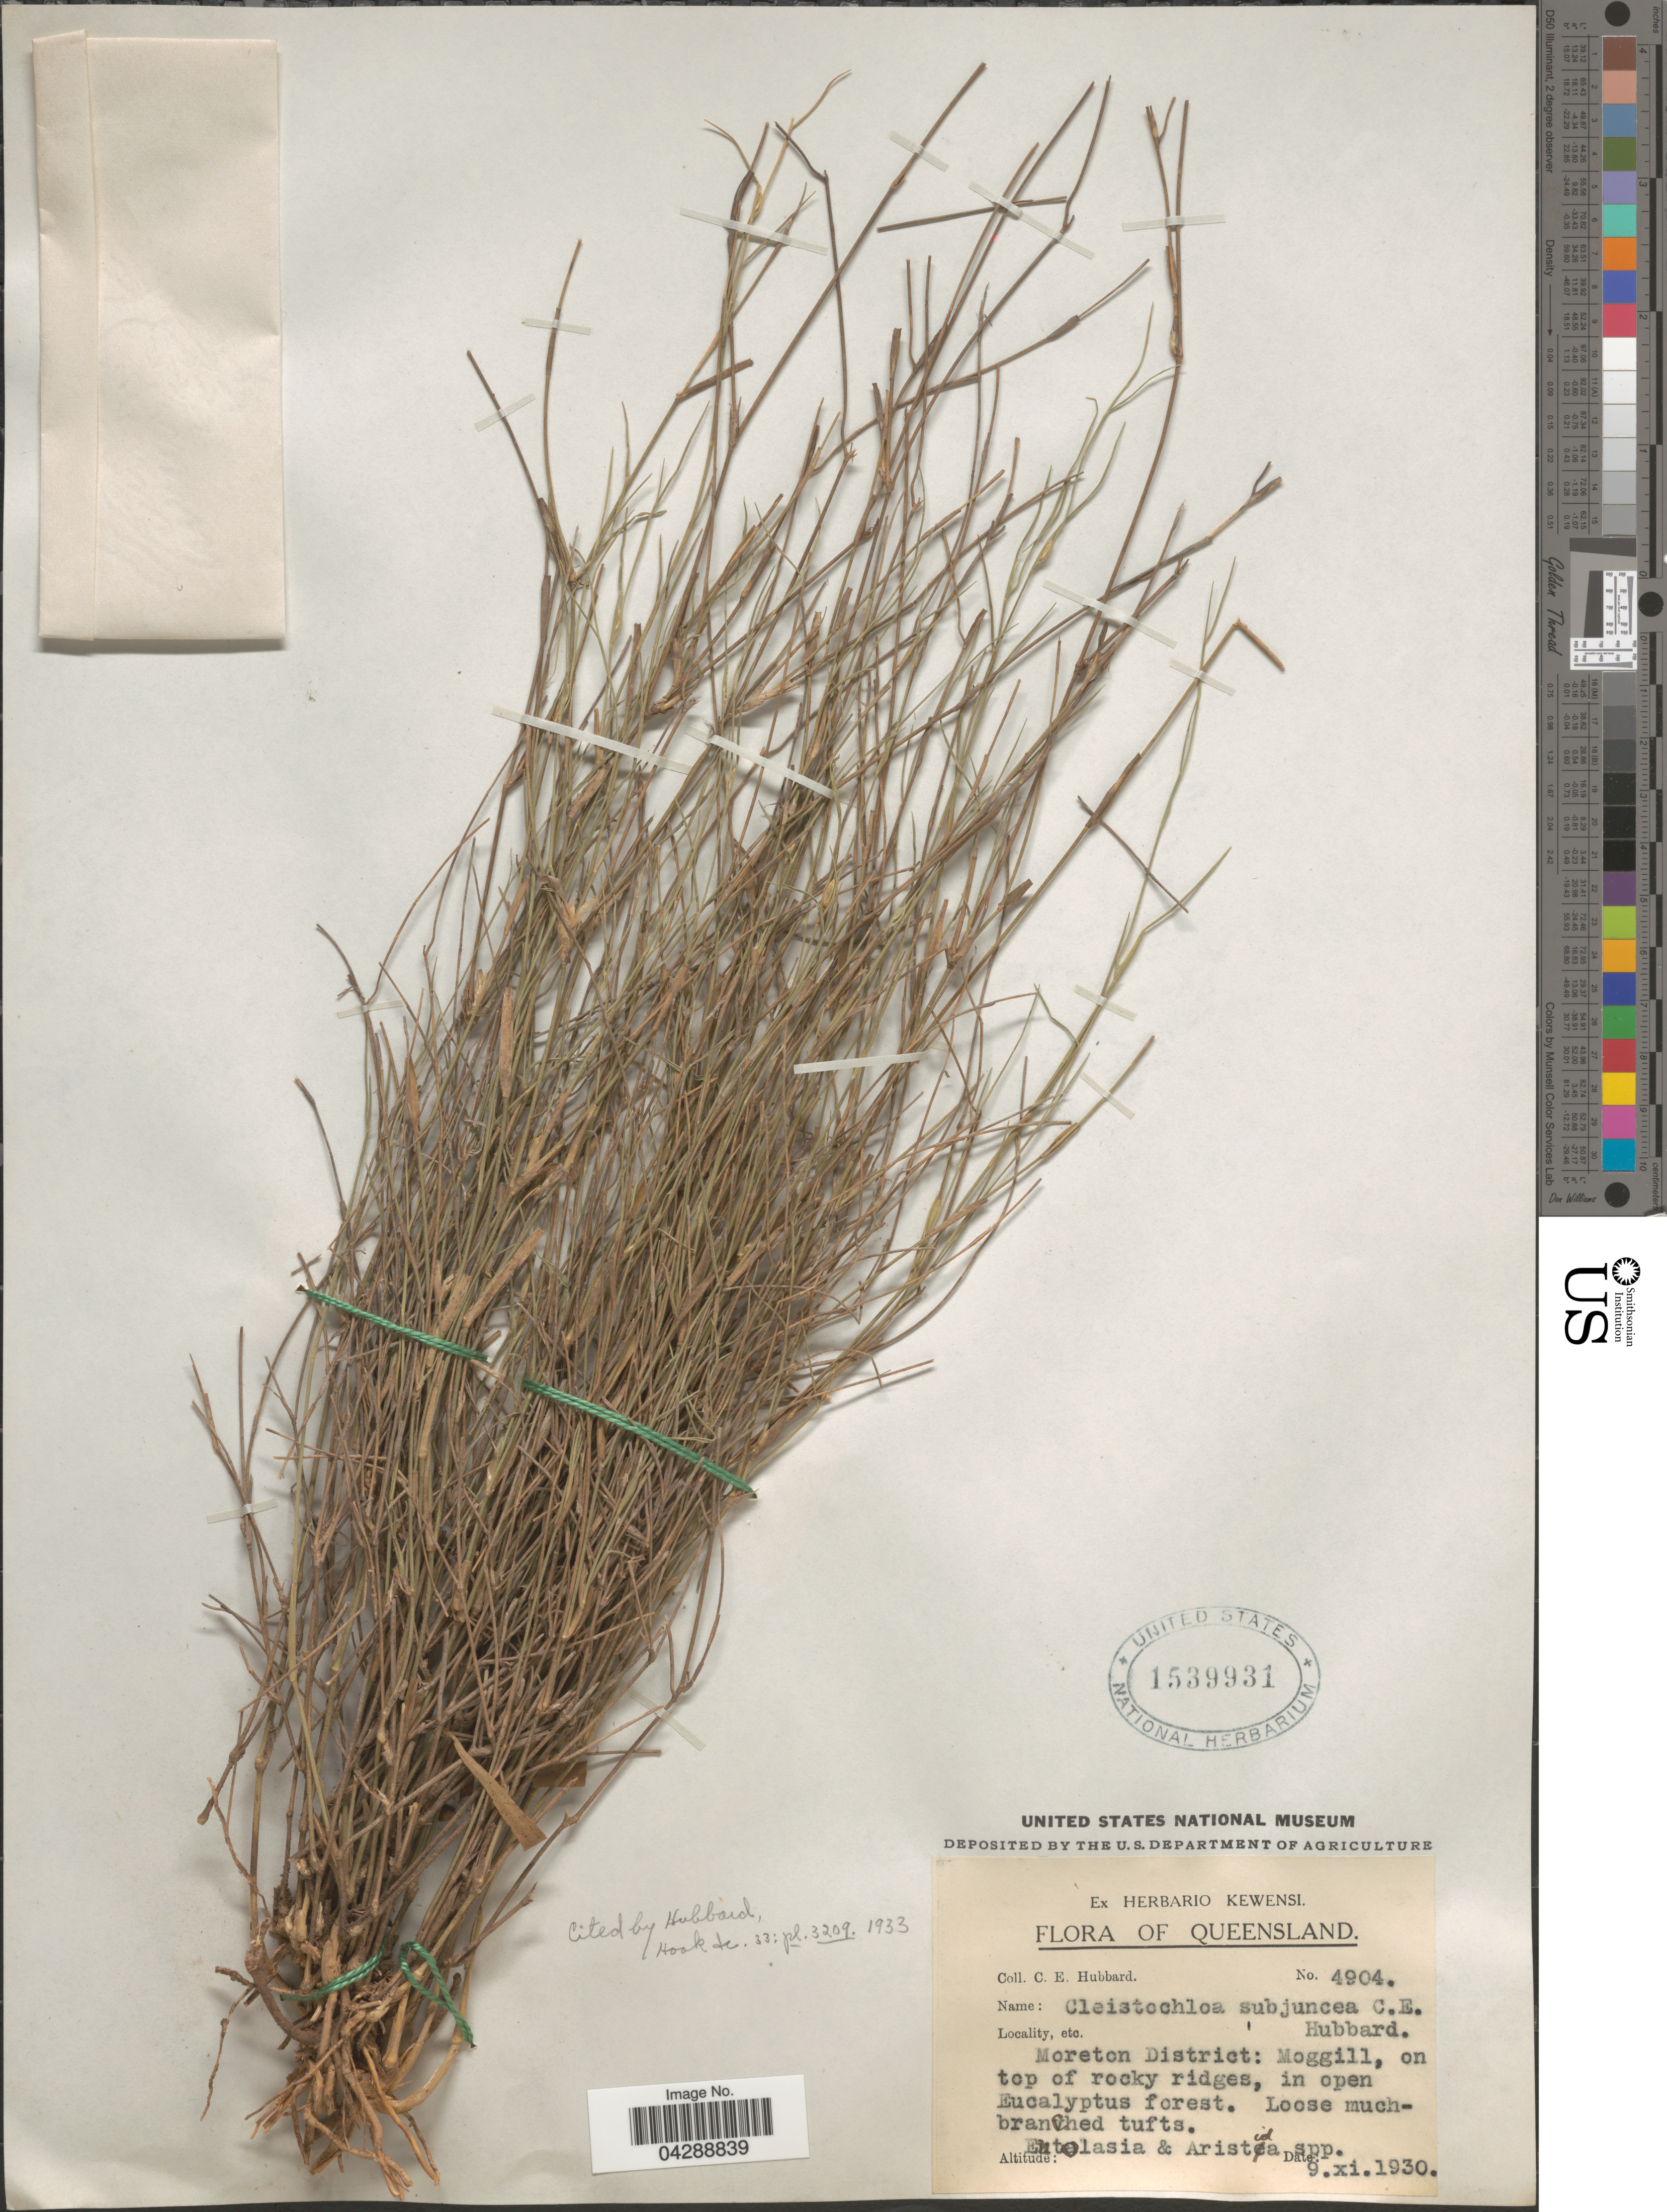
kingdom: Plantae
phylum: Tracheophyta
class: Liliopsida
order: Poales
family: Poaceae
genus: Cleistochloa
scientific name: Cleistochloa subjuncea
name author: C. E. Hubb.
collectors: C. E. Hubbard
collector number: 4904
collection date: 1930-11-09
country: Australia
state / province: Queensland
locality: Moreton District: Moggill, on top of rocky ridges, in open Eucalyptus forest.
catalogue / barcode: US 1539931